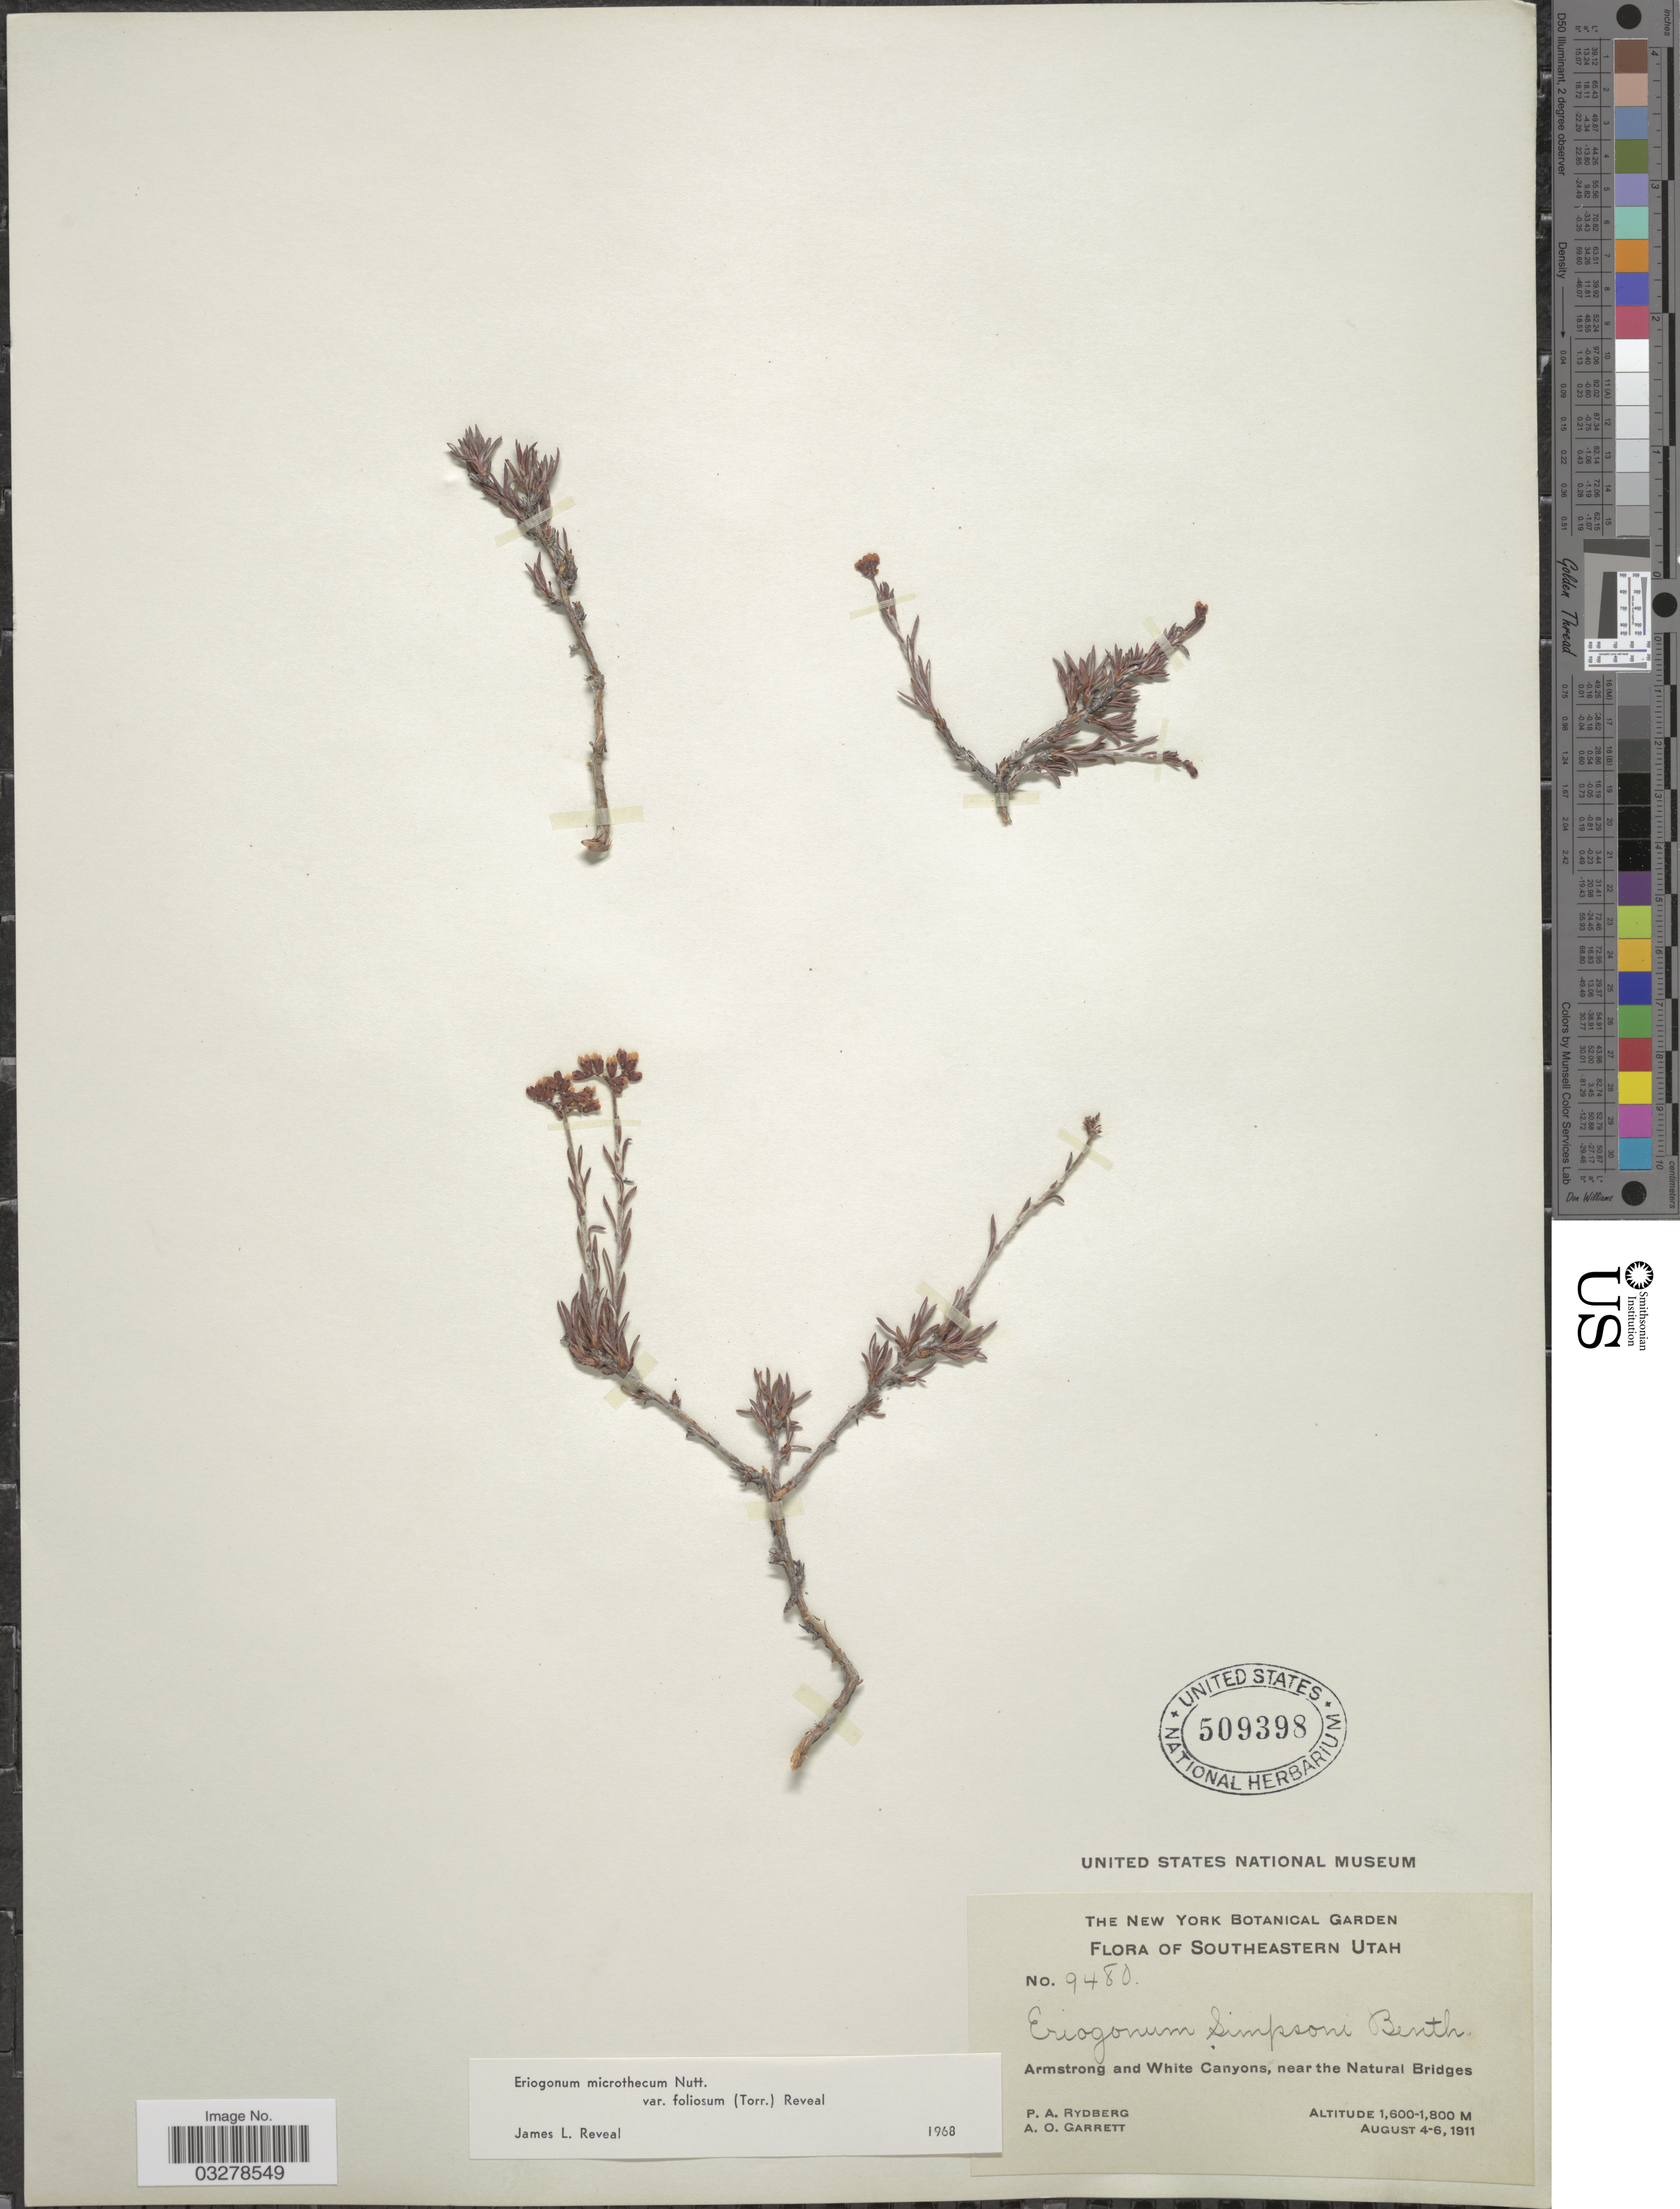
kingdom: Plantae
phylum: Tracheophyta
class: Magnoliopsida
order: Caryophyllales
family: Polygonaceae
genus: Eriogonum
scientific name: Eriogonum microtheca var. foliosum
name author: (Torr. & A. Gray) Reveal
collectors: P. A. Rydberg & A. O. Garrett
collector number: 9480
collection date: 1911-08-04/1911-08-06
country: United States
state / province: Utah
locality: Southeastern Utah. Armstrong and White Canyons, near the Natural Bridges.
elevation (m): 1600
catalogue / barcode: US 509398